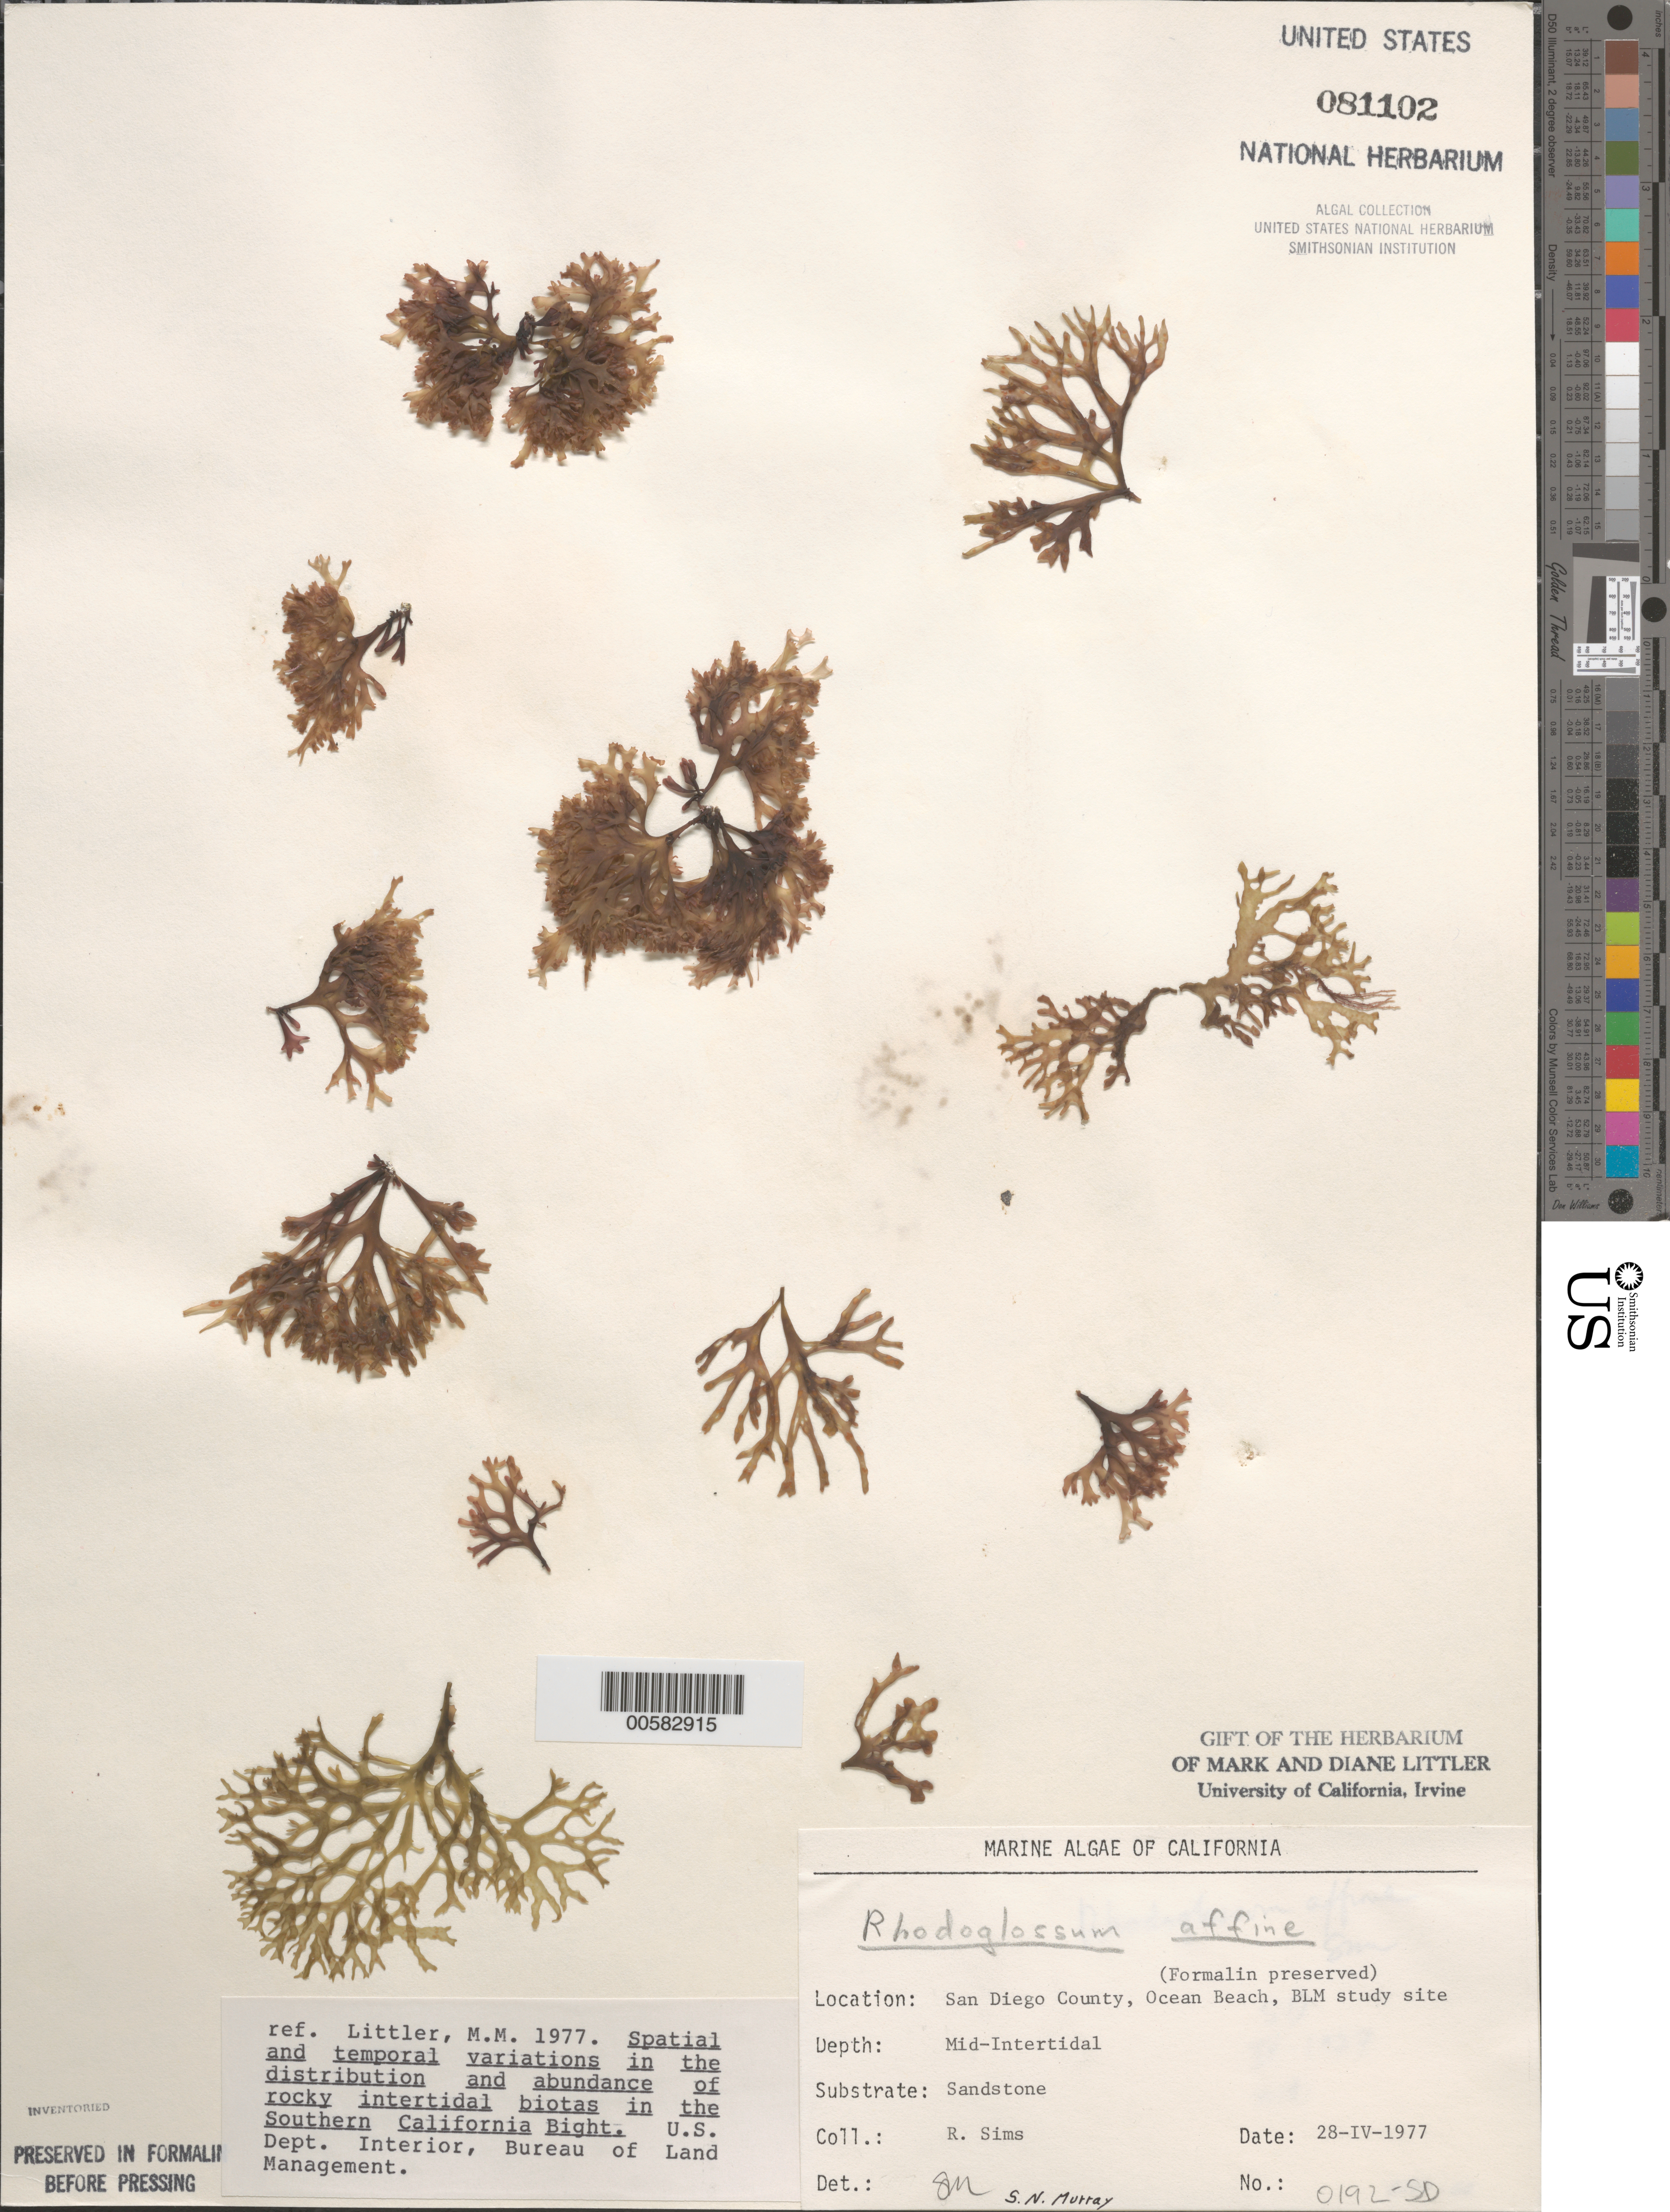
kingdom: Plantae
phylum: Rhodophyta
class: Florideophyceae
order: Gigartinales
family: Gigartinaceae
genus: Mazzaella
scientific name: Mazzaella affinis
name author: (Harvey) Fredericq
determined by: Algae name updating Project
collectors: R. H. Sims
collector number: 0192-sd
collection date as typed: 28 Apr 1977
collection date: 1977-04-28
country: United States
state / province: California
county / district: San Diego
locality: End of Del Monte Street, Ocean Beach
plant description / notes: BLM-SOCALBIGHT Rocky Intertidal Survey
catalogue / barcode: US 81102